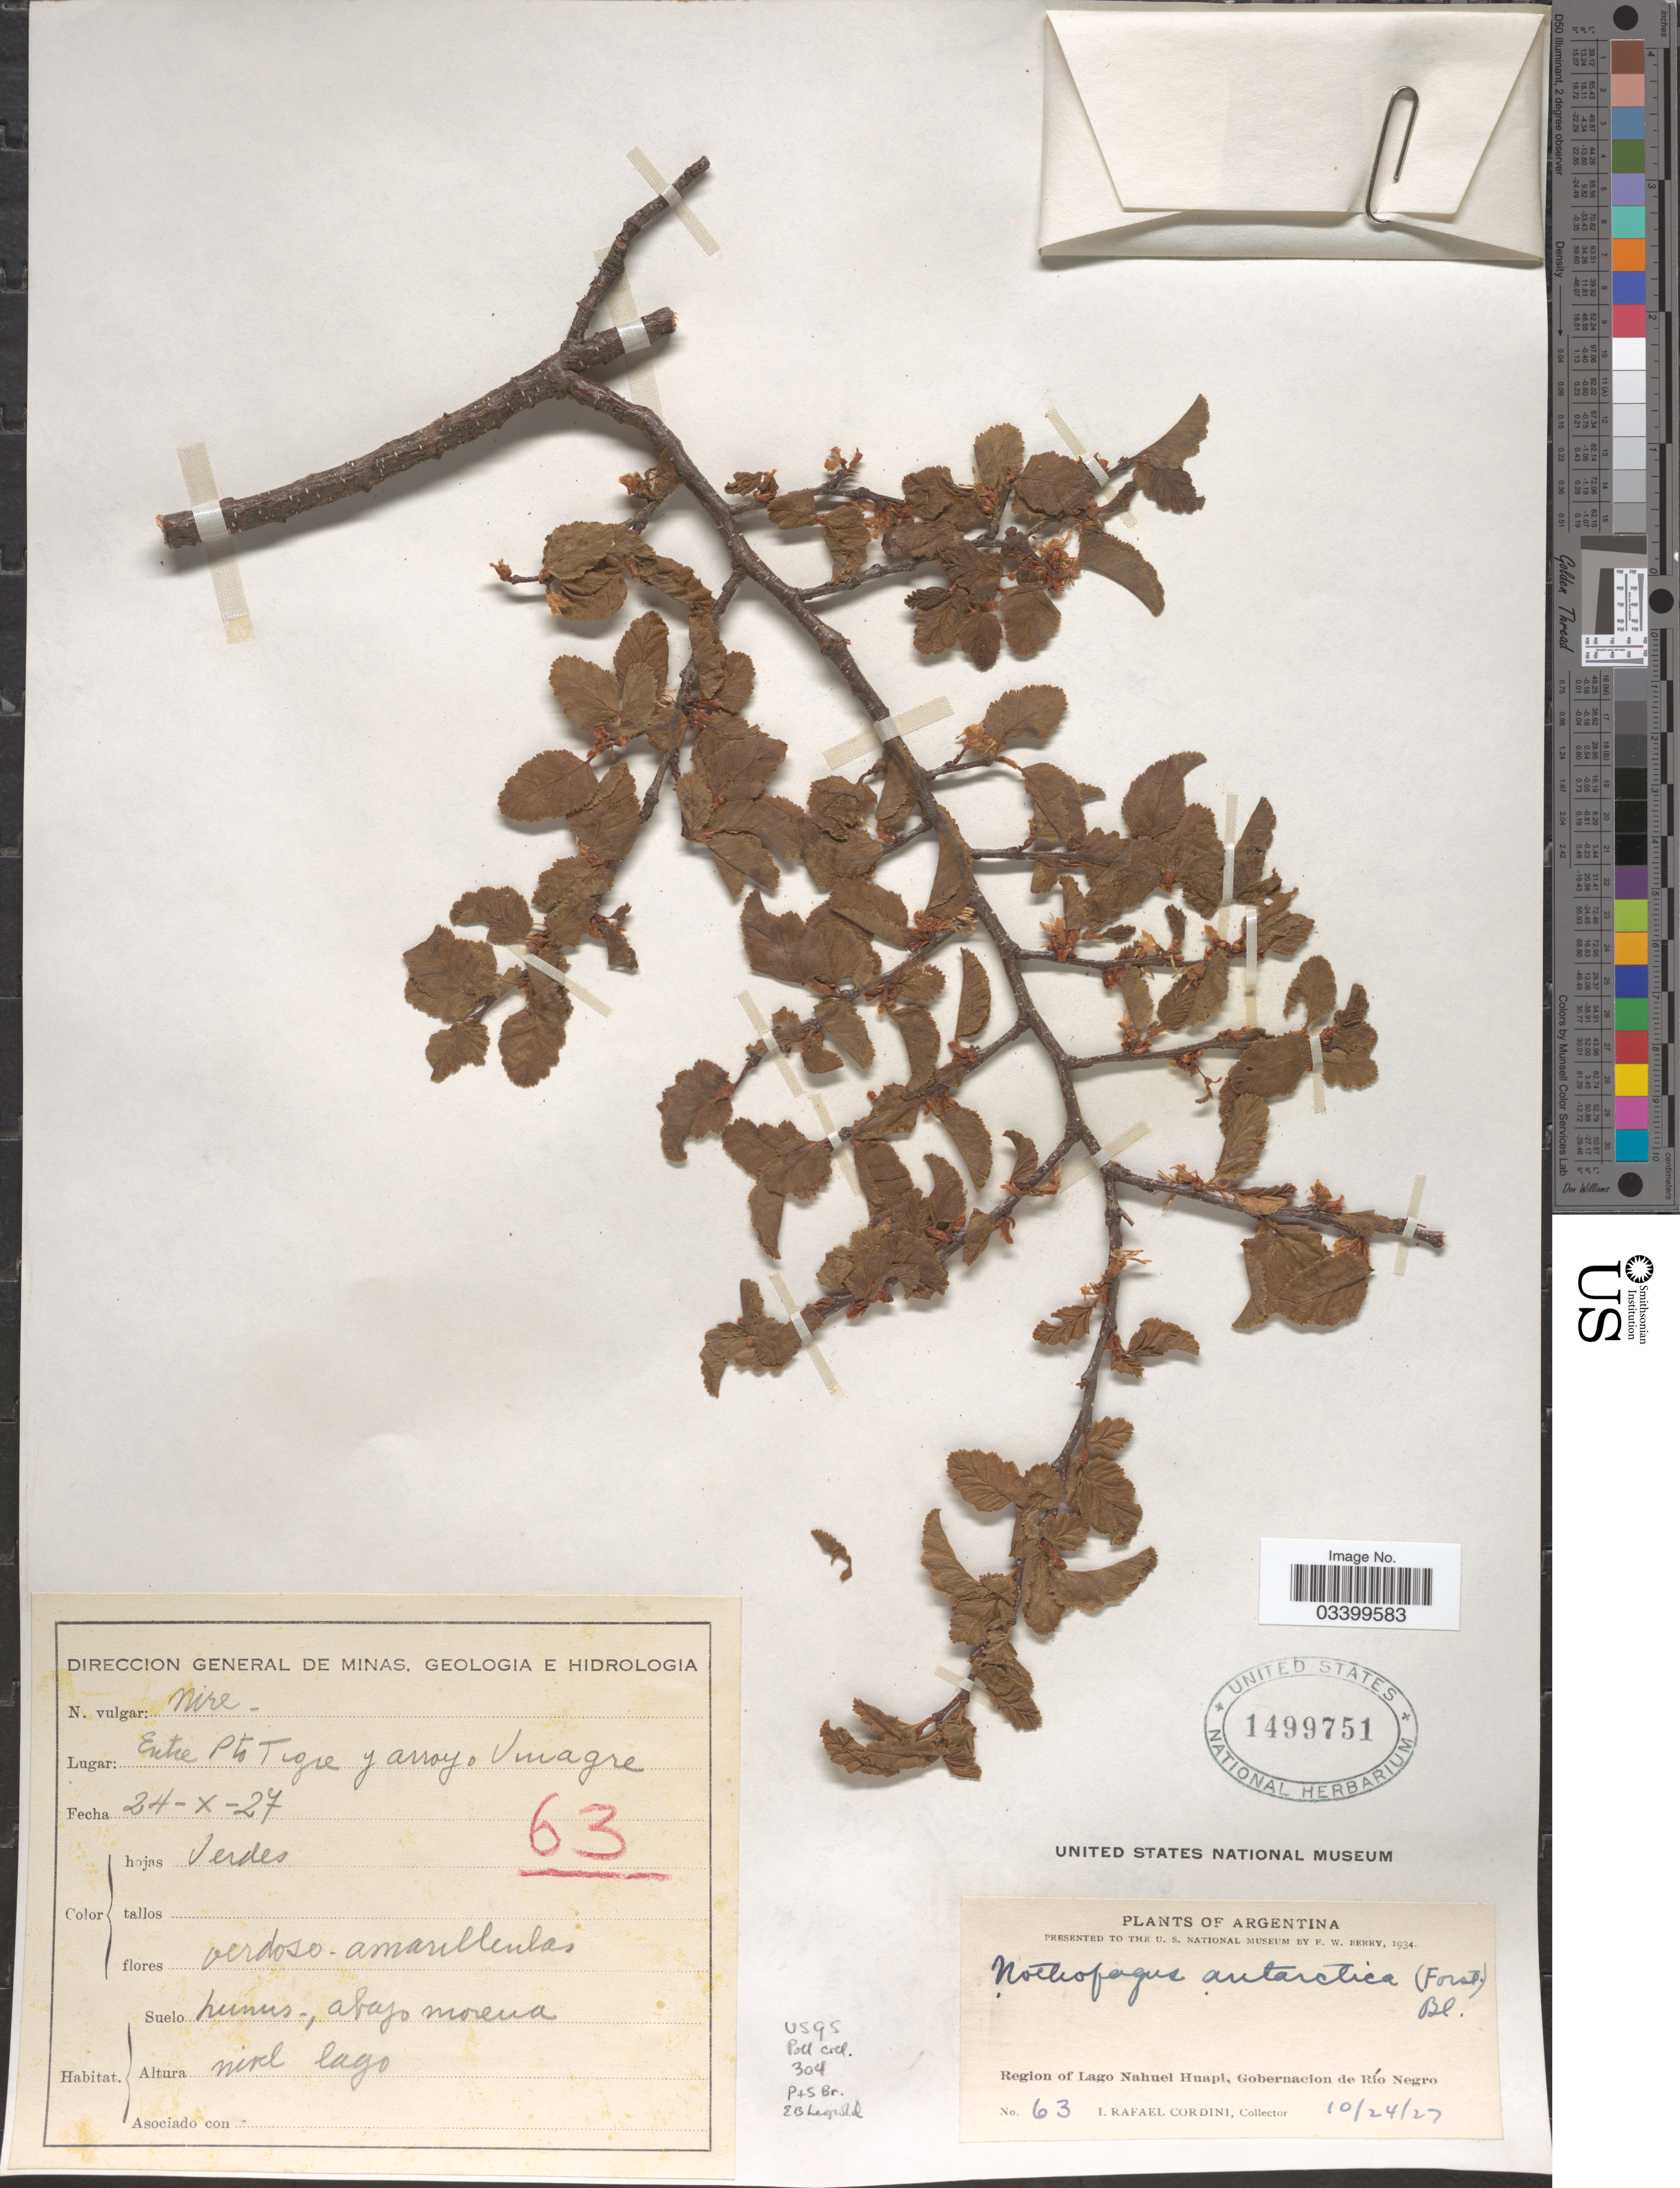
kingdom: Plantae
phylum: Tracheophyta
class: Magnoliopsida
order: Fagales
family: Nothofagaceae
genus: Nothofagus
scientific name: Nothofagus antarctica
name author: (G. Forst.) Oerst.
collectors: I. Cordini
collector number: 63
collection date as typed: Transcribed d/m/y: 24/10/27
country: Argentina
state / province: Rio Negro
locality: Region of Lago Nahuel Huapi, Gobernacion de Río Negro. Entre Pto Tigre y arroyo Vinagre.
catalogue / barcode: US 1499751